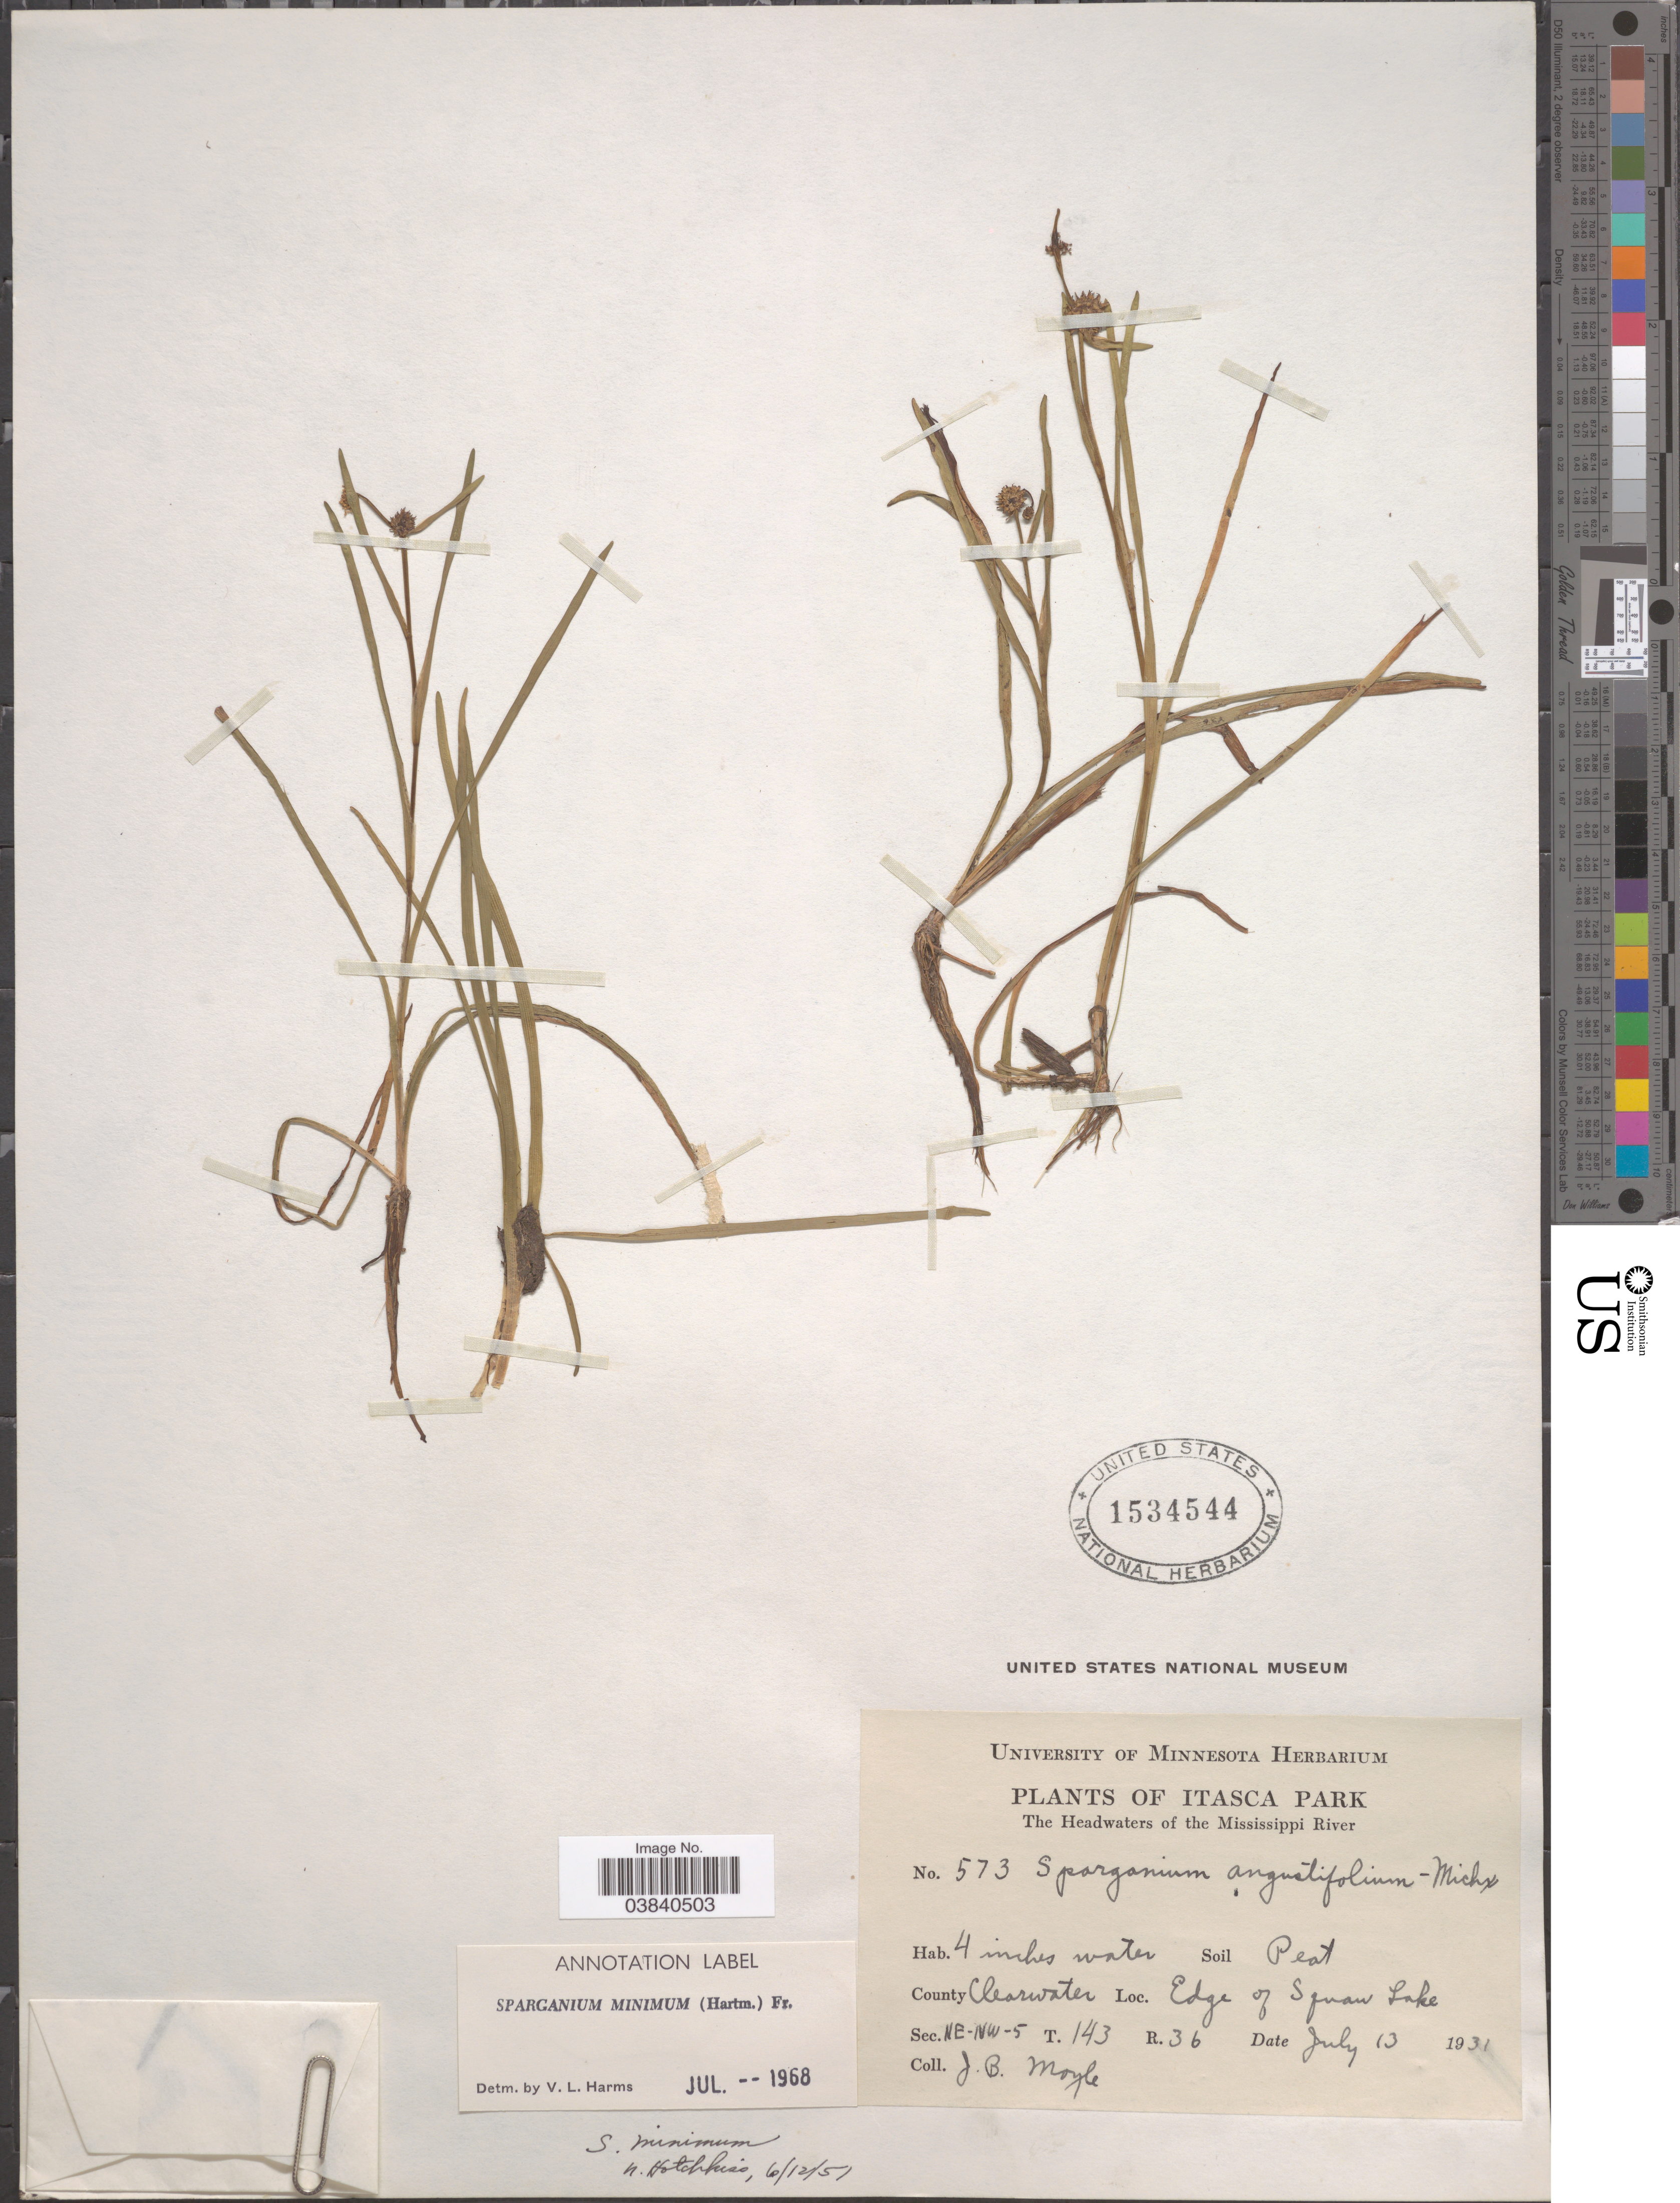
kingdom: Plantae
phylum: Tracheophyta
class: Liliopsida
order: Poales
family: Typhaceae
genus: Sparganium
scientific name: Sparganium minimum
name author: Wallr.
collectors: J. Moyle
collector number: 573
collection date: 1931-07-13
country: United States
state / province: Minnesota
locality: Itasca Park. The Headwaters of the Mississippi River. County Clearwater. Edge of Squaw Lake. Sec. NE-NW-5 T. 143 R. 36.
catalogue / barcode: US 1534544